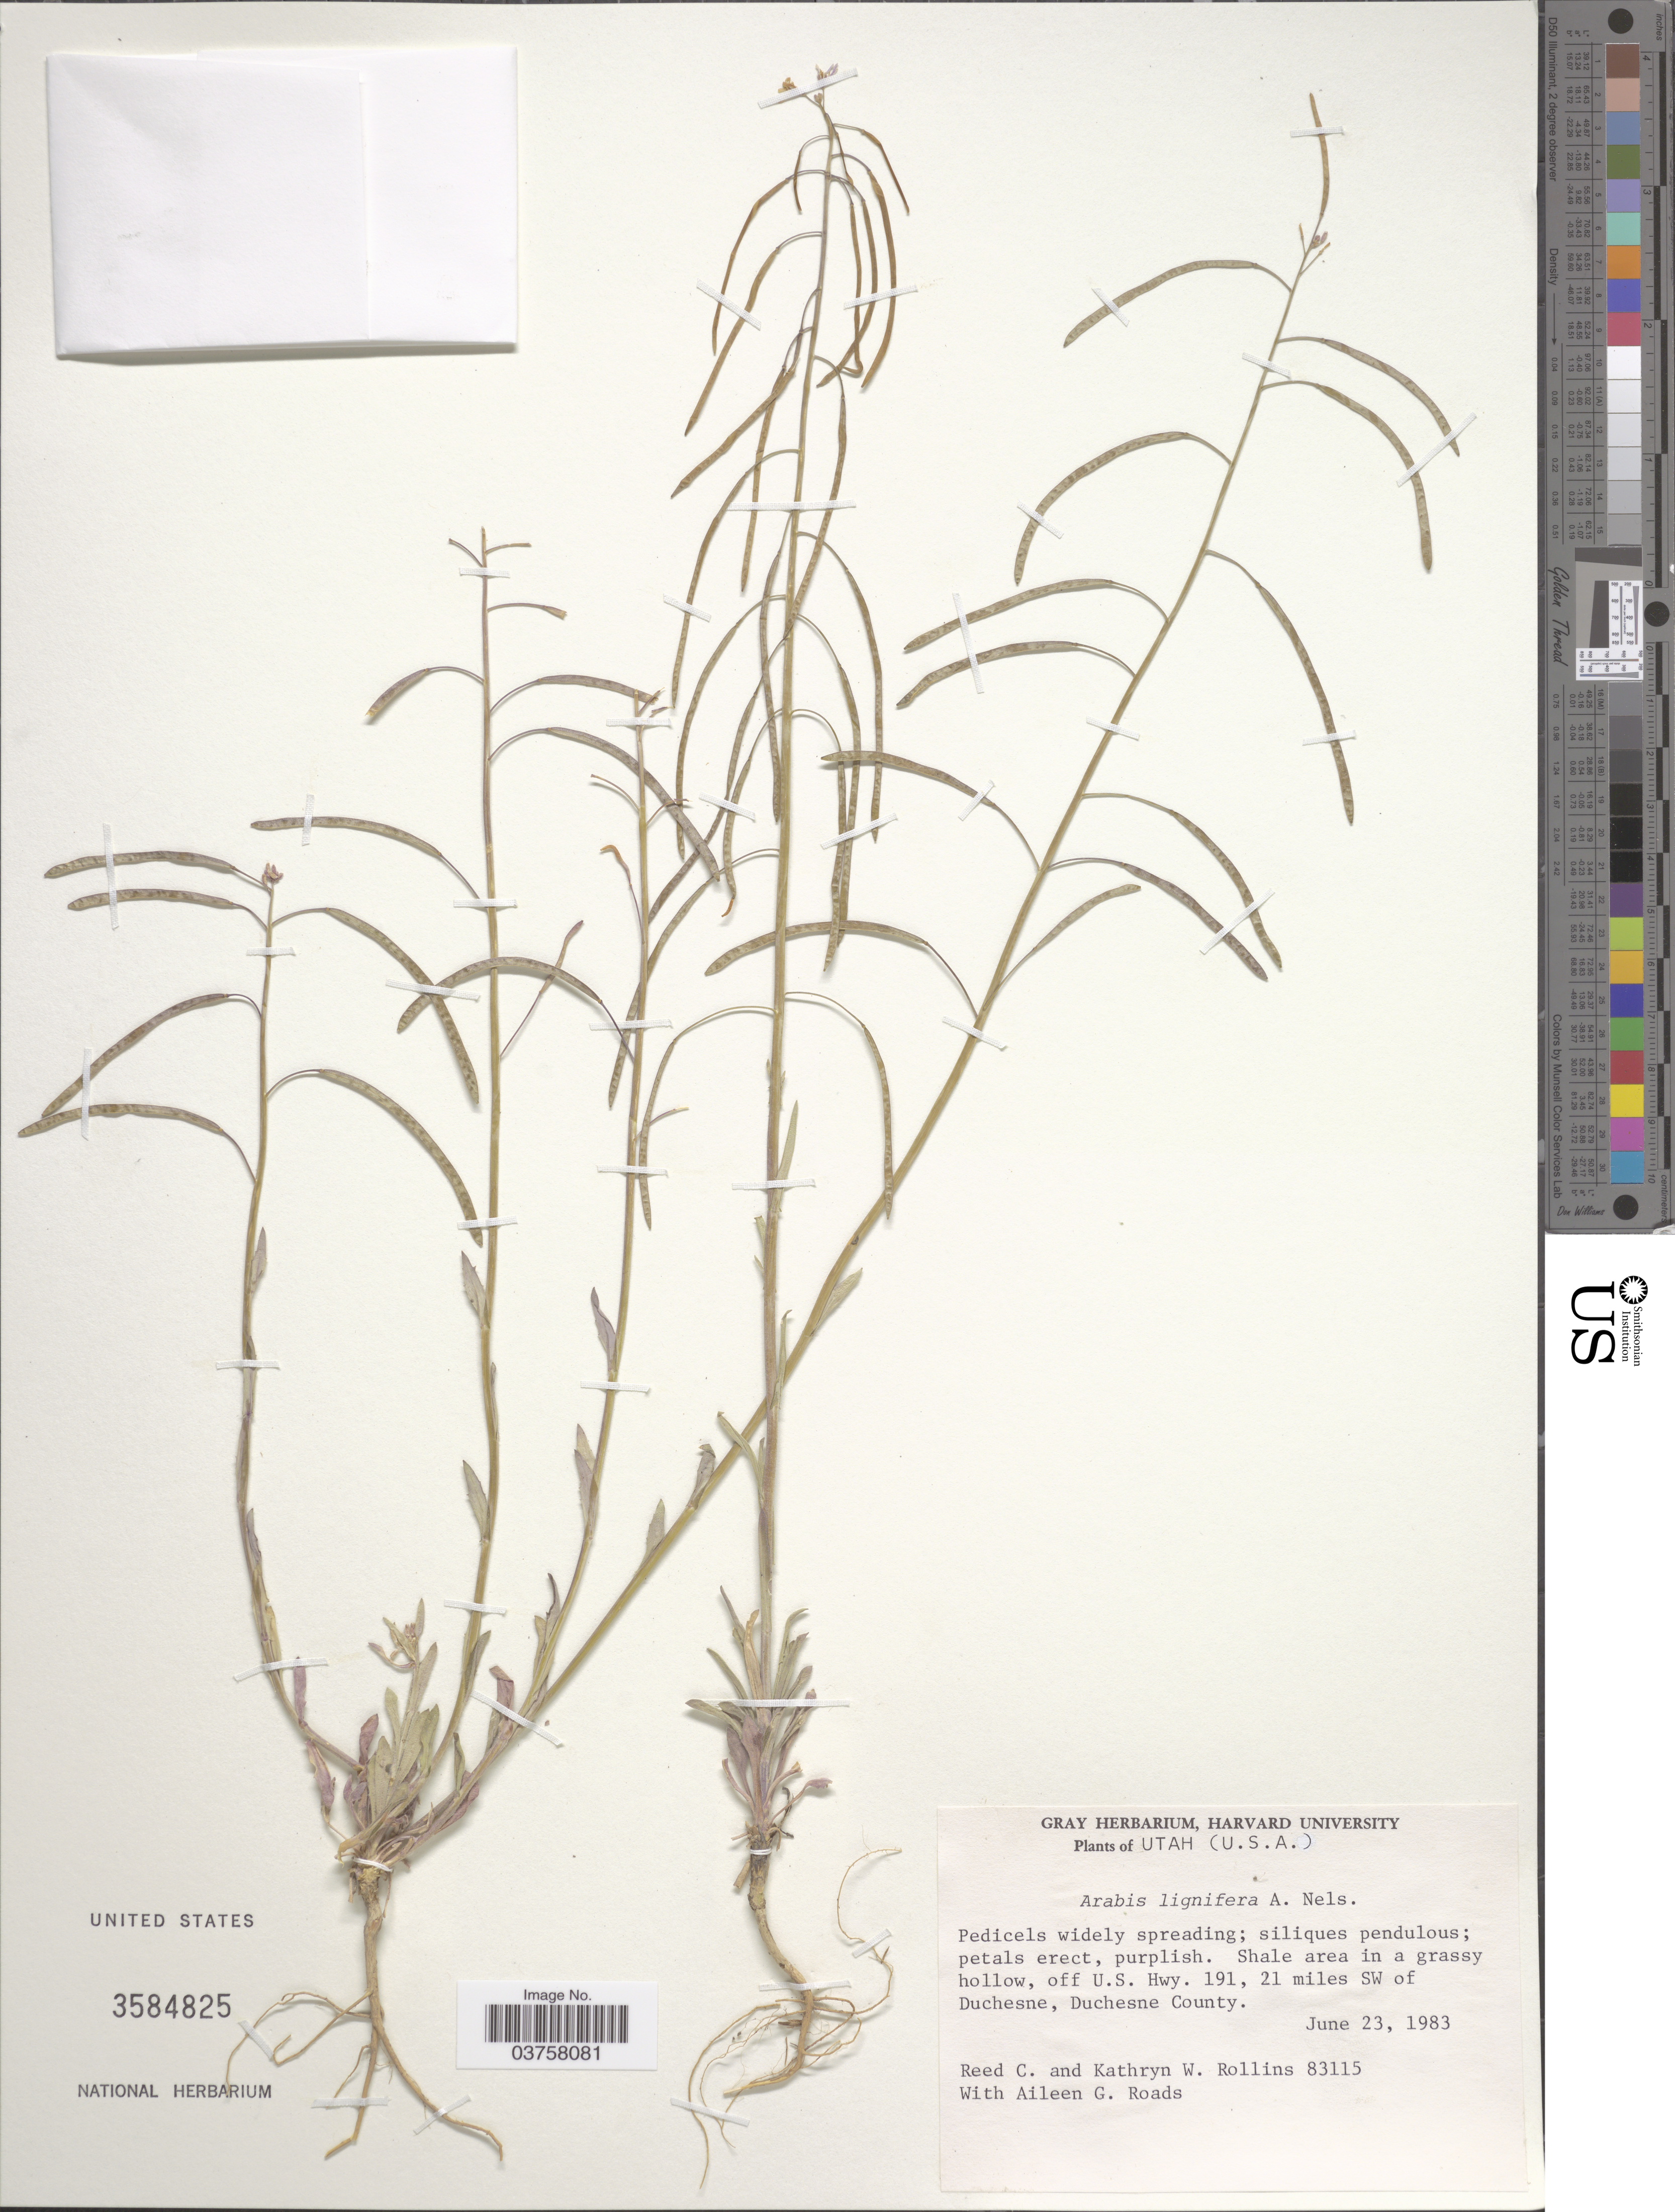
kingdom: Plantae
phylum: Tracheophyta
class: Magnoliopsida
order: Brassicales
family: Brassicaceae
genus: Arabis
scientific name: Arabis lignifera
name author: A. Nelson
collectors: R. C. Rollins, K. W. Rollins & A. Roads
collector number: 83115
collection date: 1983-06-23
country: United States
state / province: Utah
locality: Off U.S. Hwy. 191, 21 miles SW of Duchesne, Duchesne County.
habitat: shale area in a grassy hollow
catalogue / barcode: US 3584825